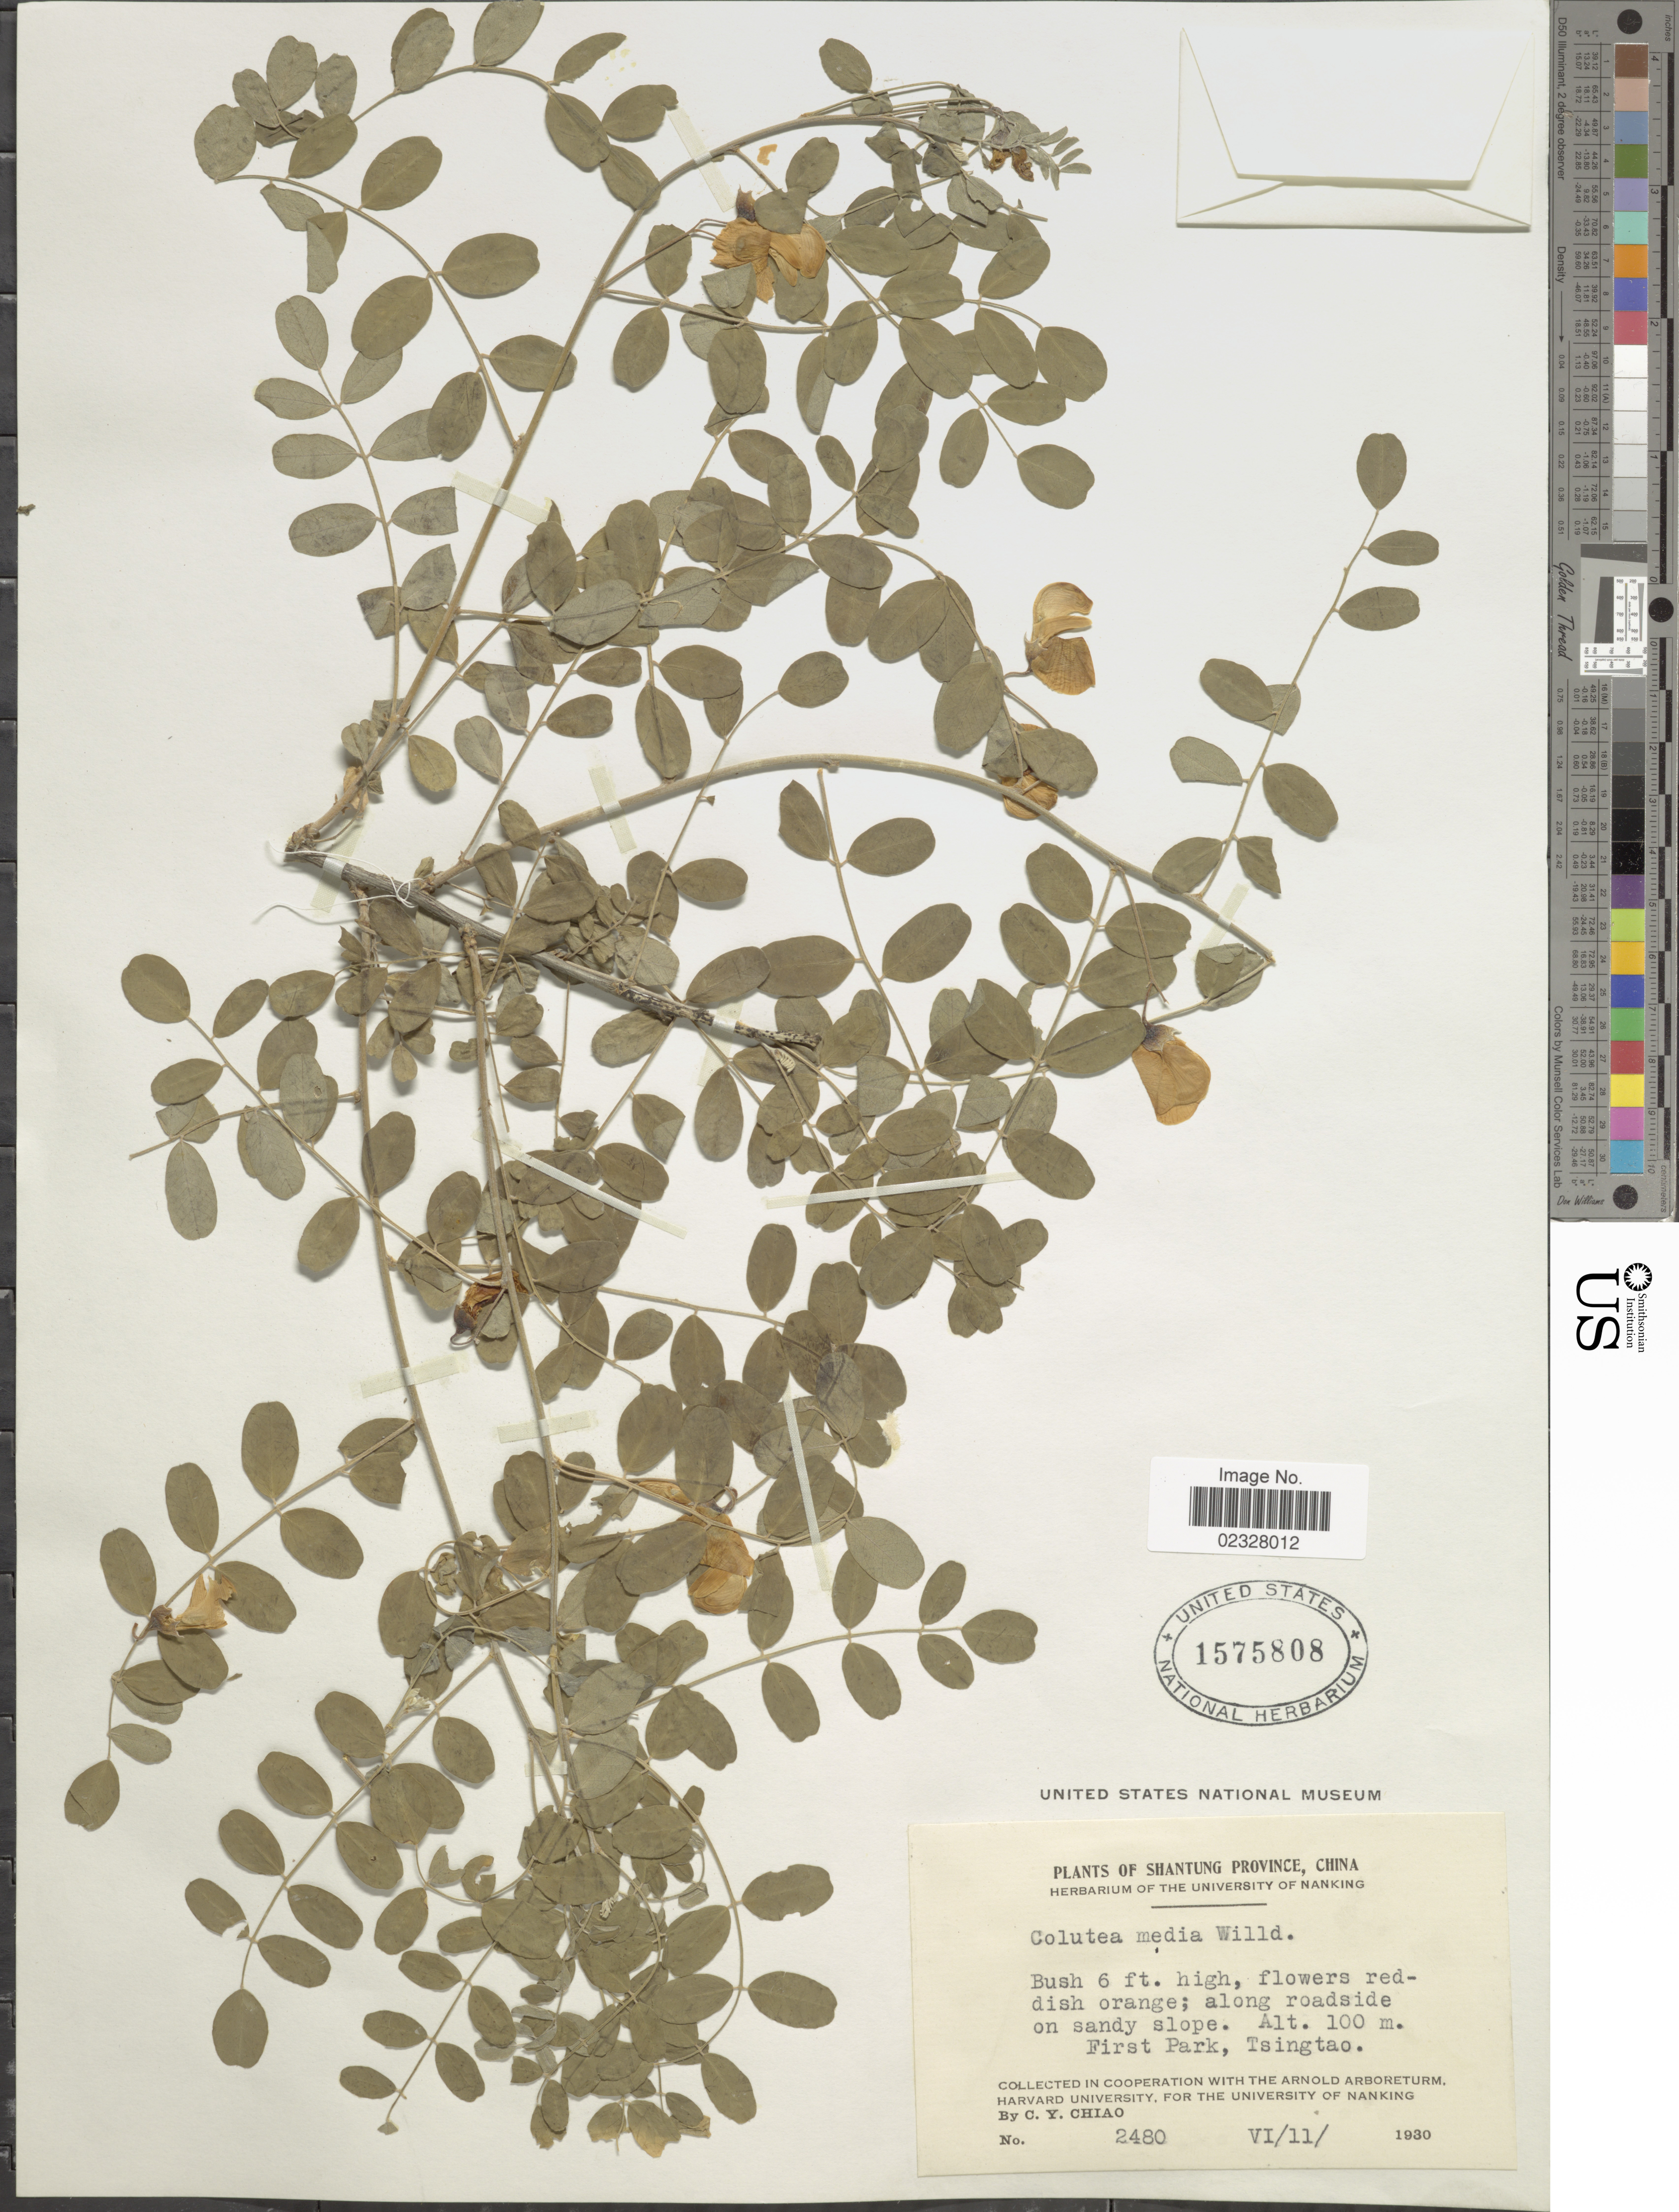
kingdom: Plantae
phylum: Tracheophyta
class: Magnoliopsida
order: Fabales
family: Fabaceae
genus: Colutea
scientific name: Colutea media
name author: Willd.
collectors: C. Y. Chiao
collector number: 2480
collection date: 1930-06-11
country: China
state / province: Shandong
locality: Shantung Province, First Park, Tsingtao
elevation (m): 100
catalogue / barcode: US 1575808